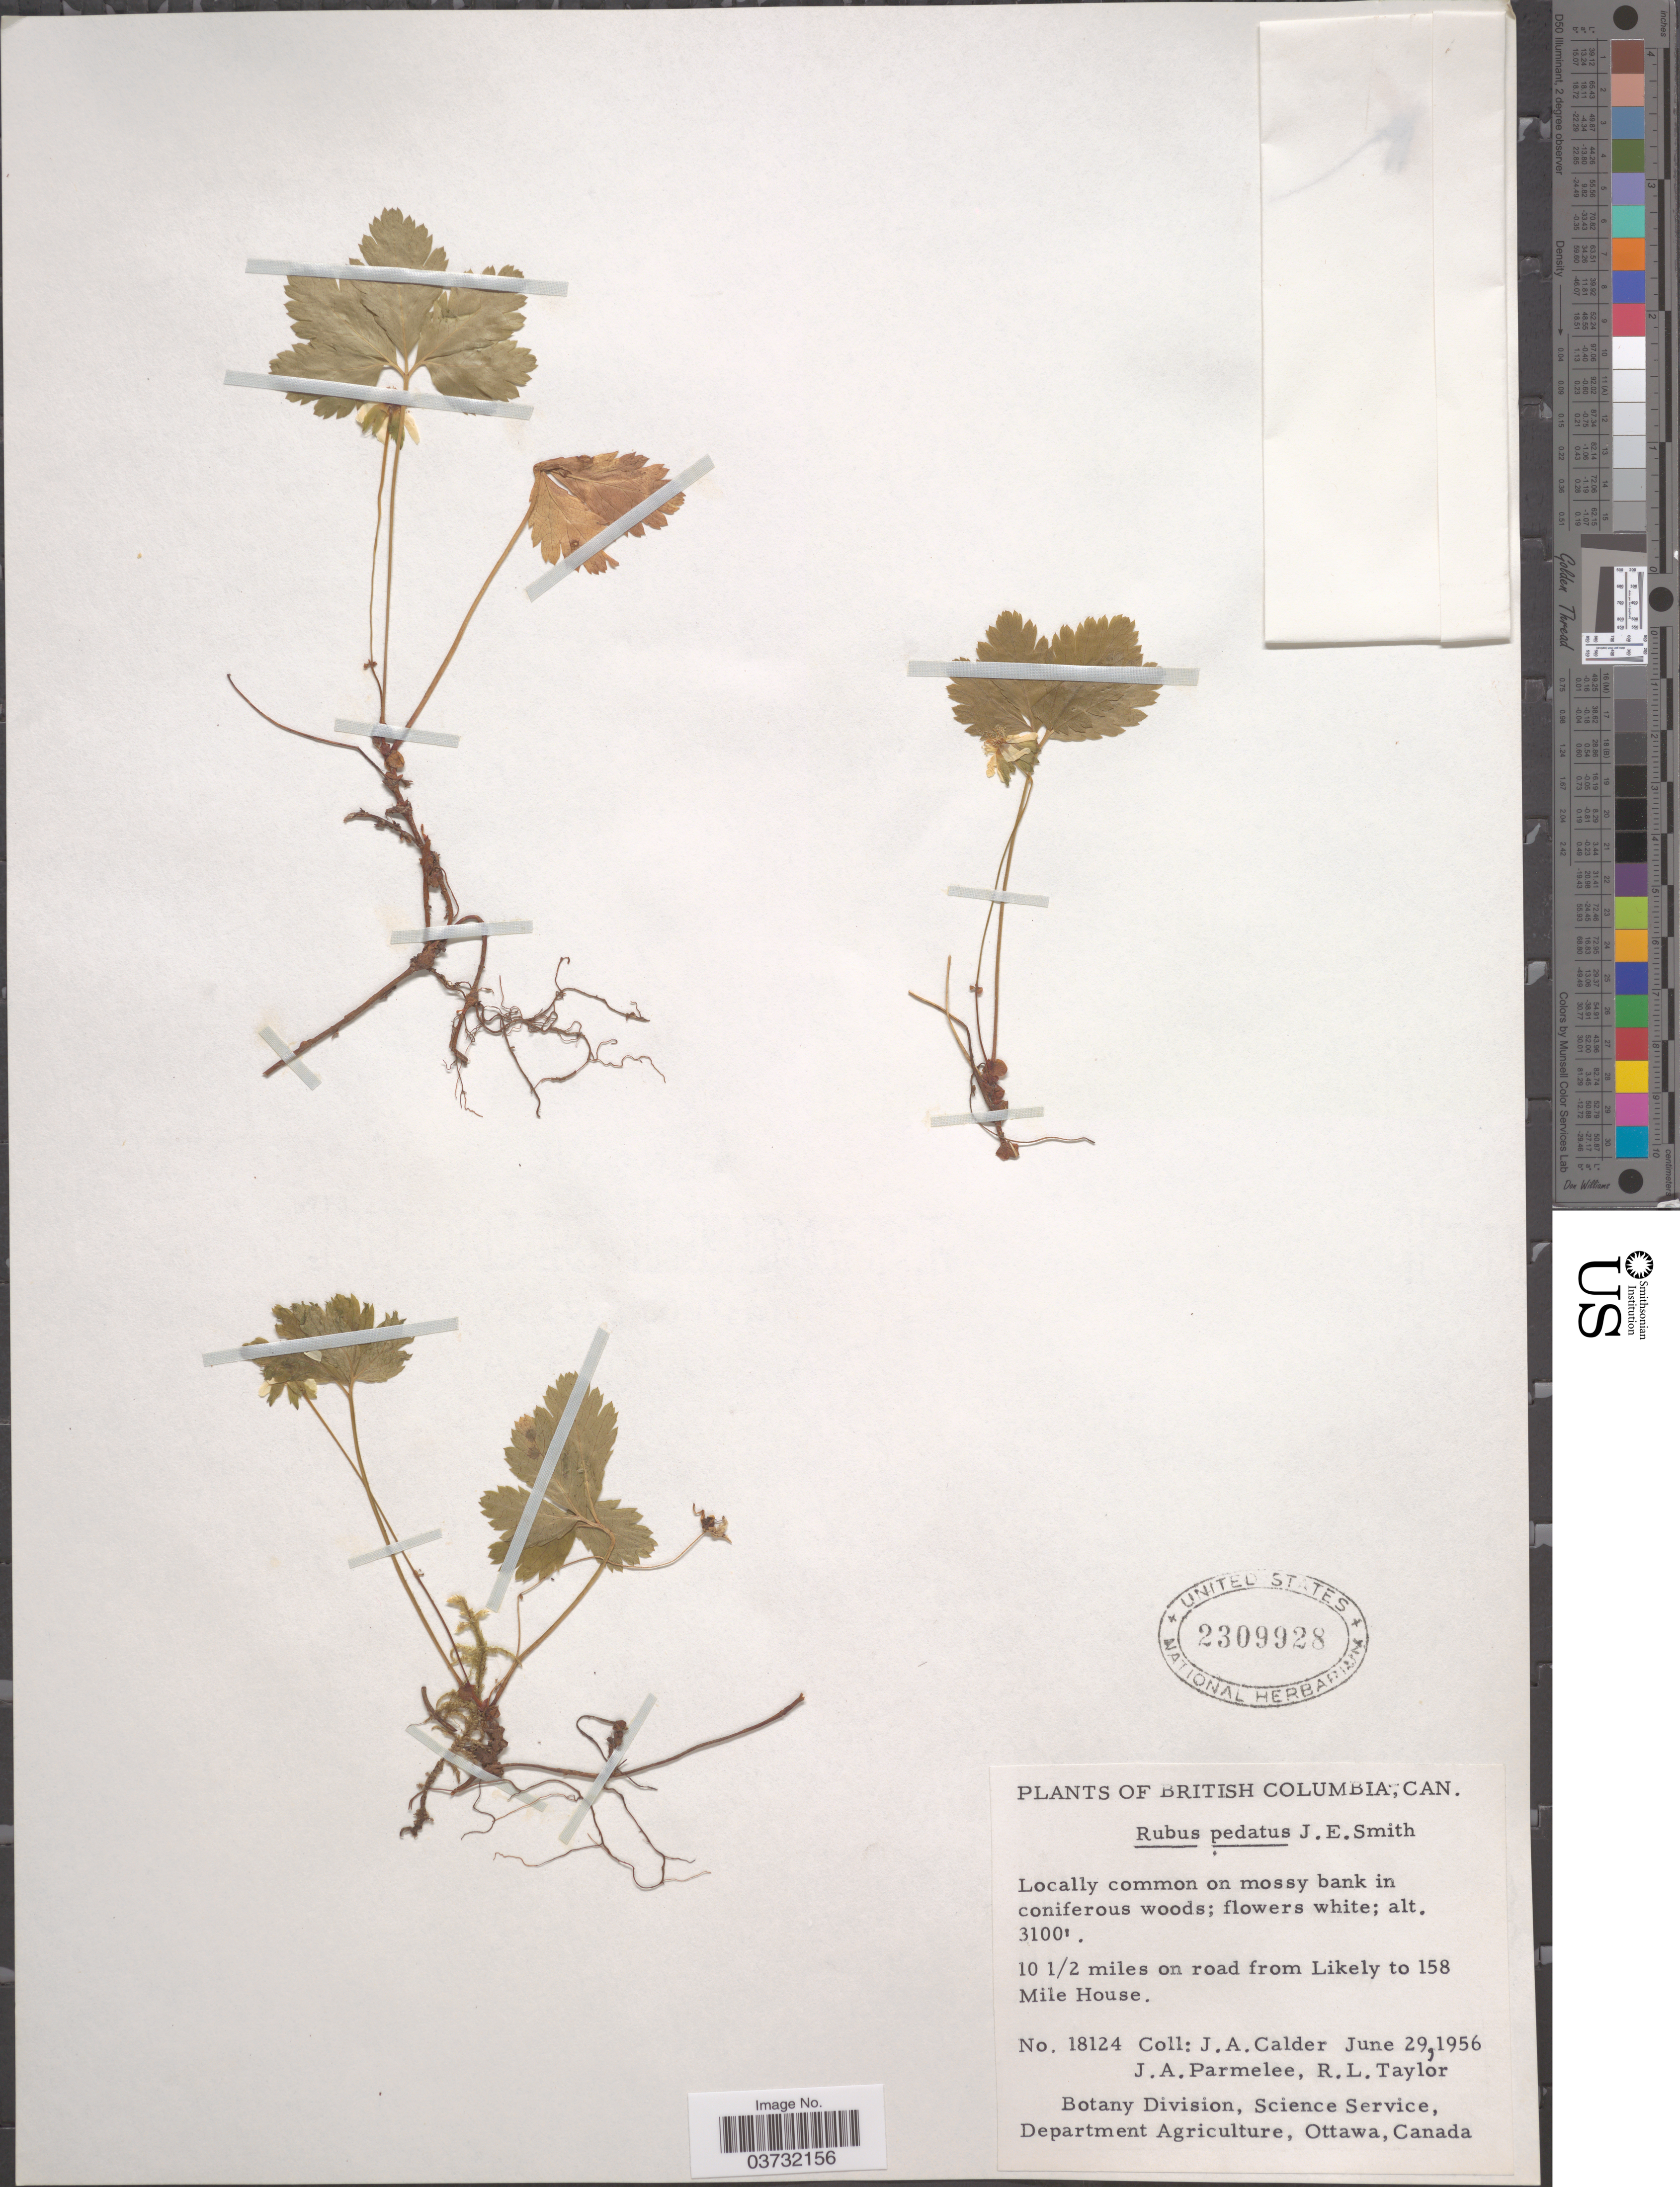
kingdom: Plantae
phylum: Tracheophyta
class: Magnoliopsida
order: Rosales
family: Rosaceae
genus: Rubus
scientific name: Rubus pedatus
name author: Sm.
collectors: J. A. Calder, J. A. Parmelee & R. Taylor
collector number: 18124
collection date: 1956-06-29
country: Canada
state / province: British Columbia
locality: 10 1/2 miles on road from Likely to 158 Mile House.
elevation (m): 945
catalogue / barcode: US 2309928